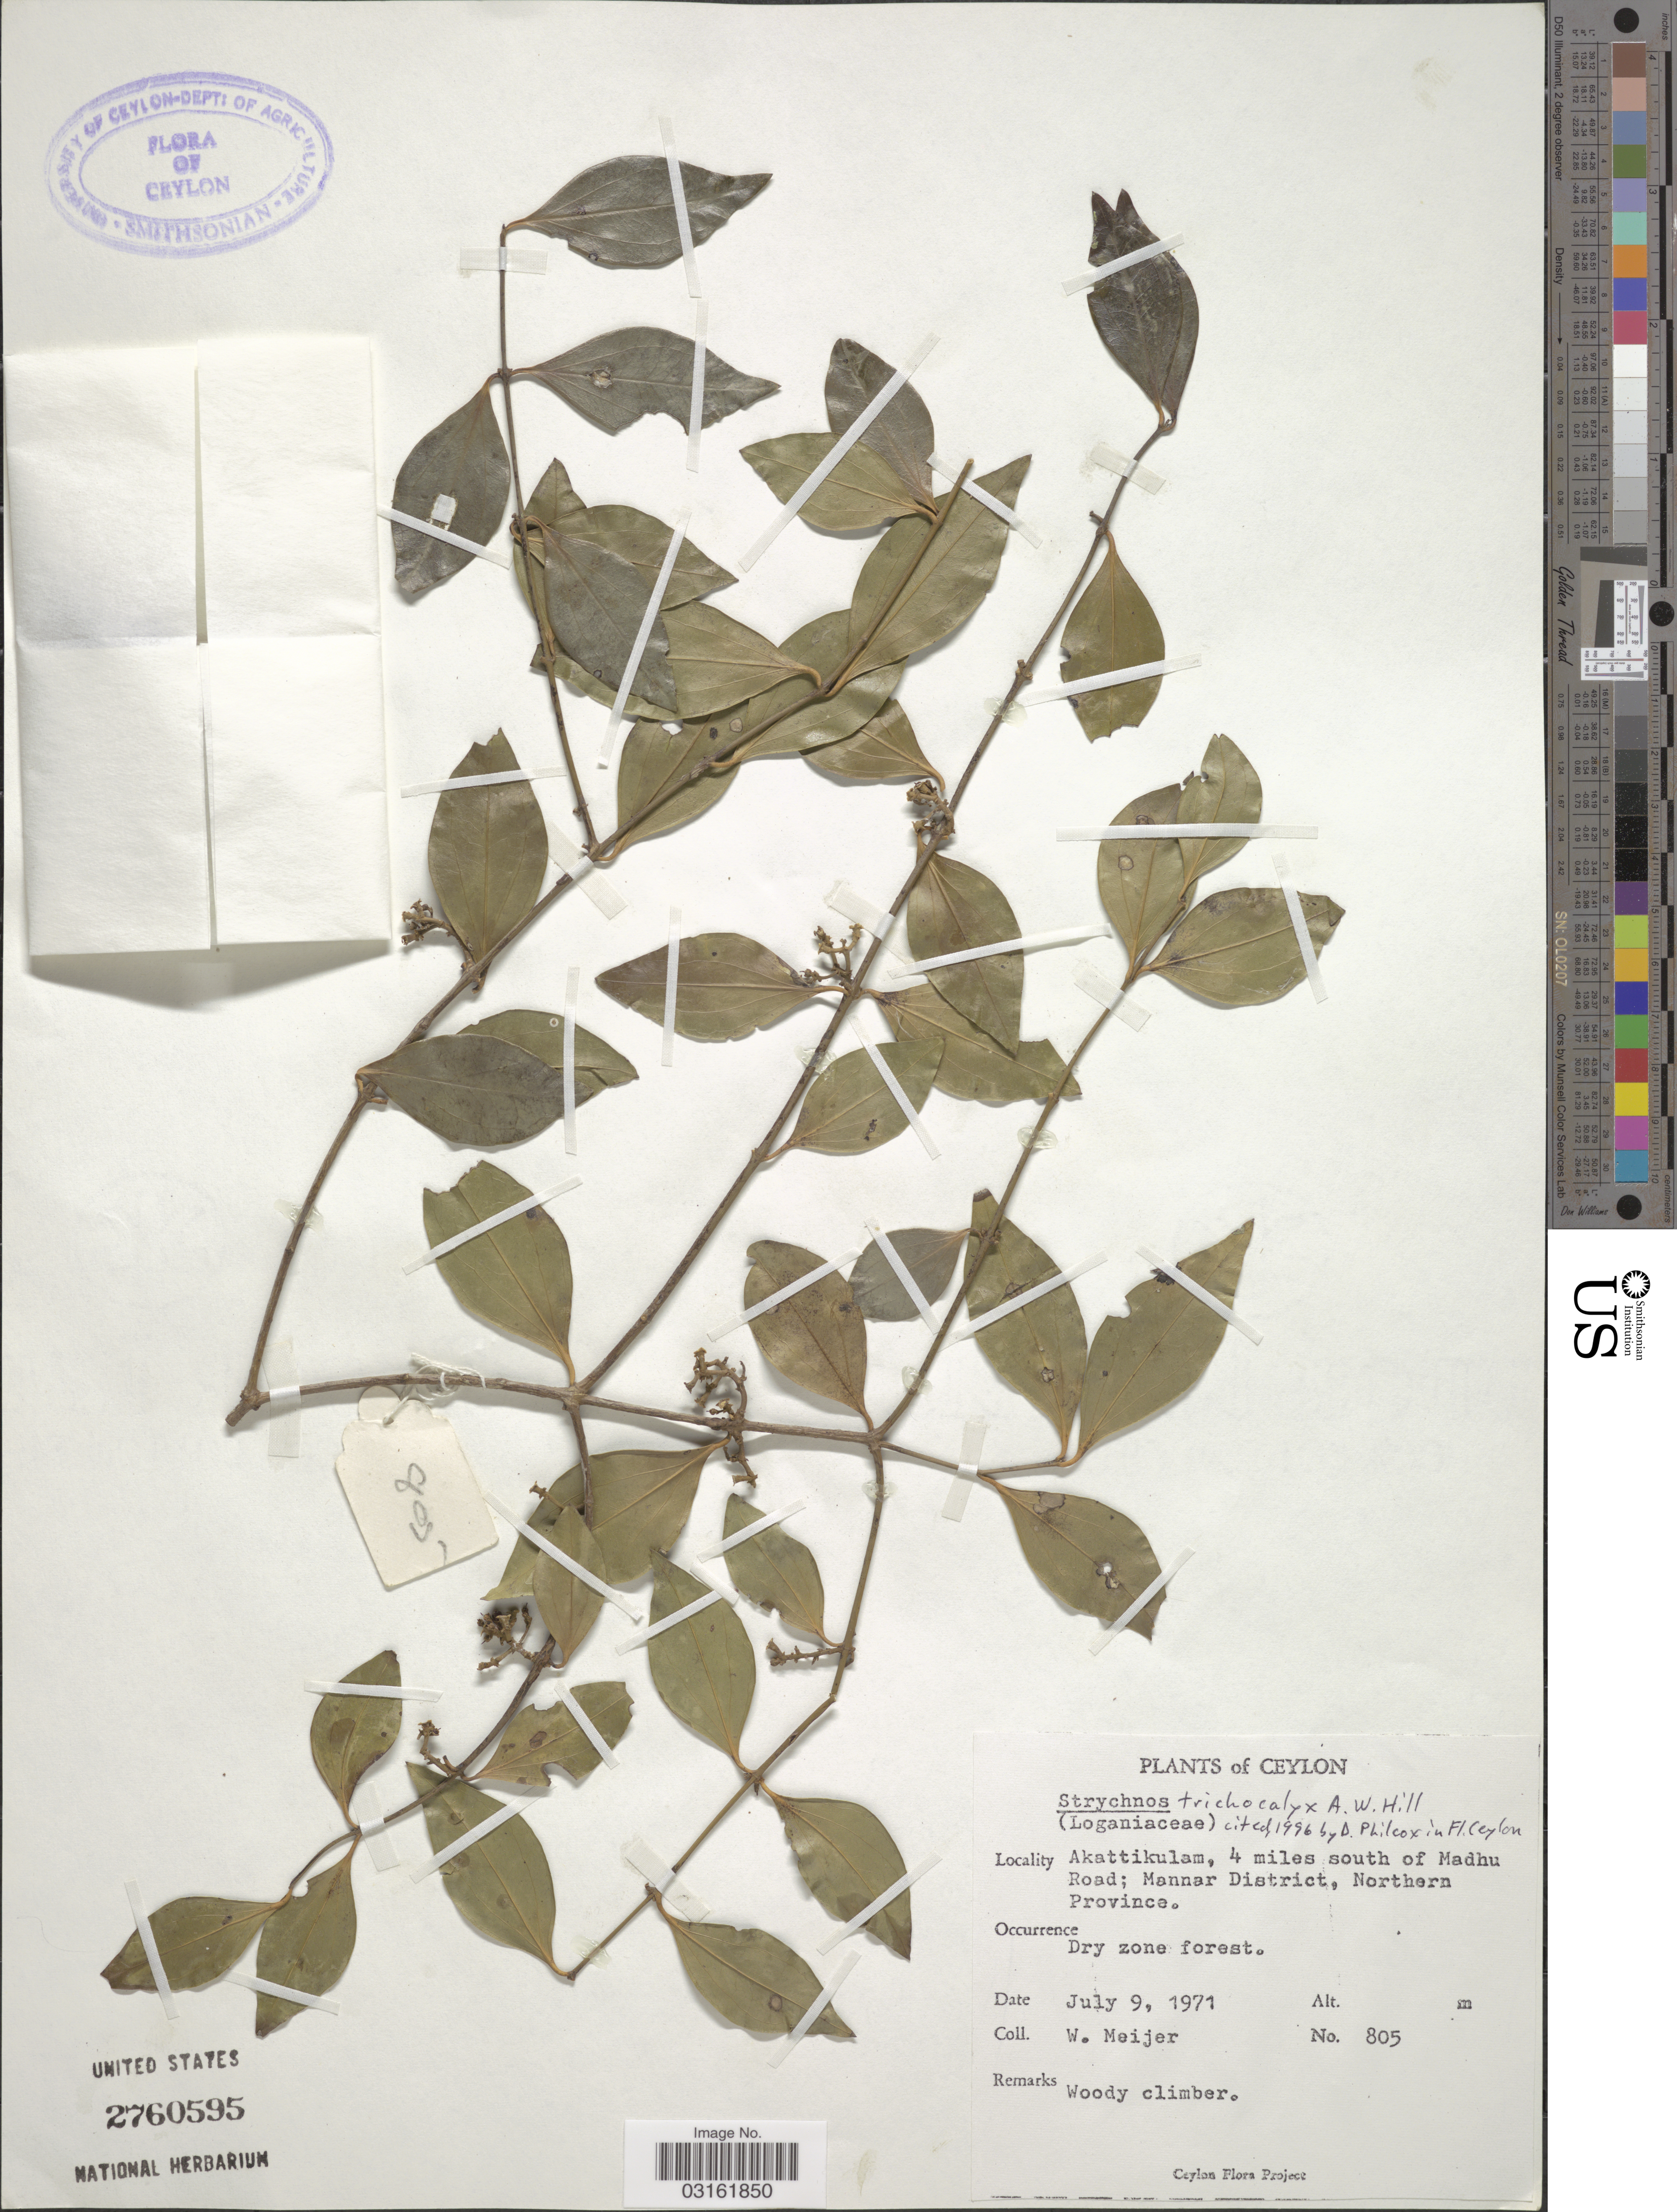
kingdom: Plantae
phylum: Tracheophyta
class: Magnoliopsida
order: Gentianales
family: Loganiaceae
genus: Strychnos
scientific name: Strychnos trichocalyx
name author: A.W. Hill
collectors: W. Meijer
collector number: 805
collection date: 1971-07-09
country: Sri Lanka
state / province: Northern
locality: Ceylon. Akattikulam, 4 miles south of Madhu Road; Mannar District, Northern Province.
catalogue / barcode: US 2760595